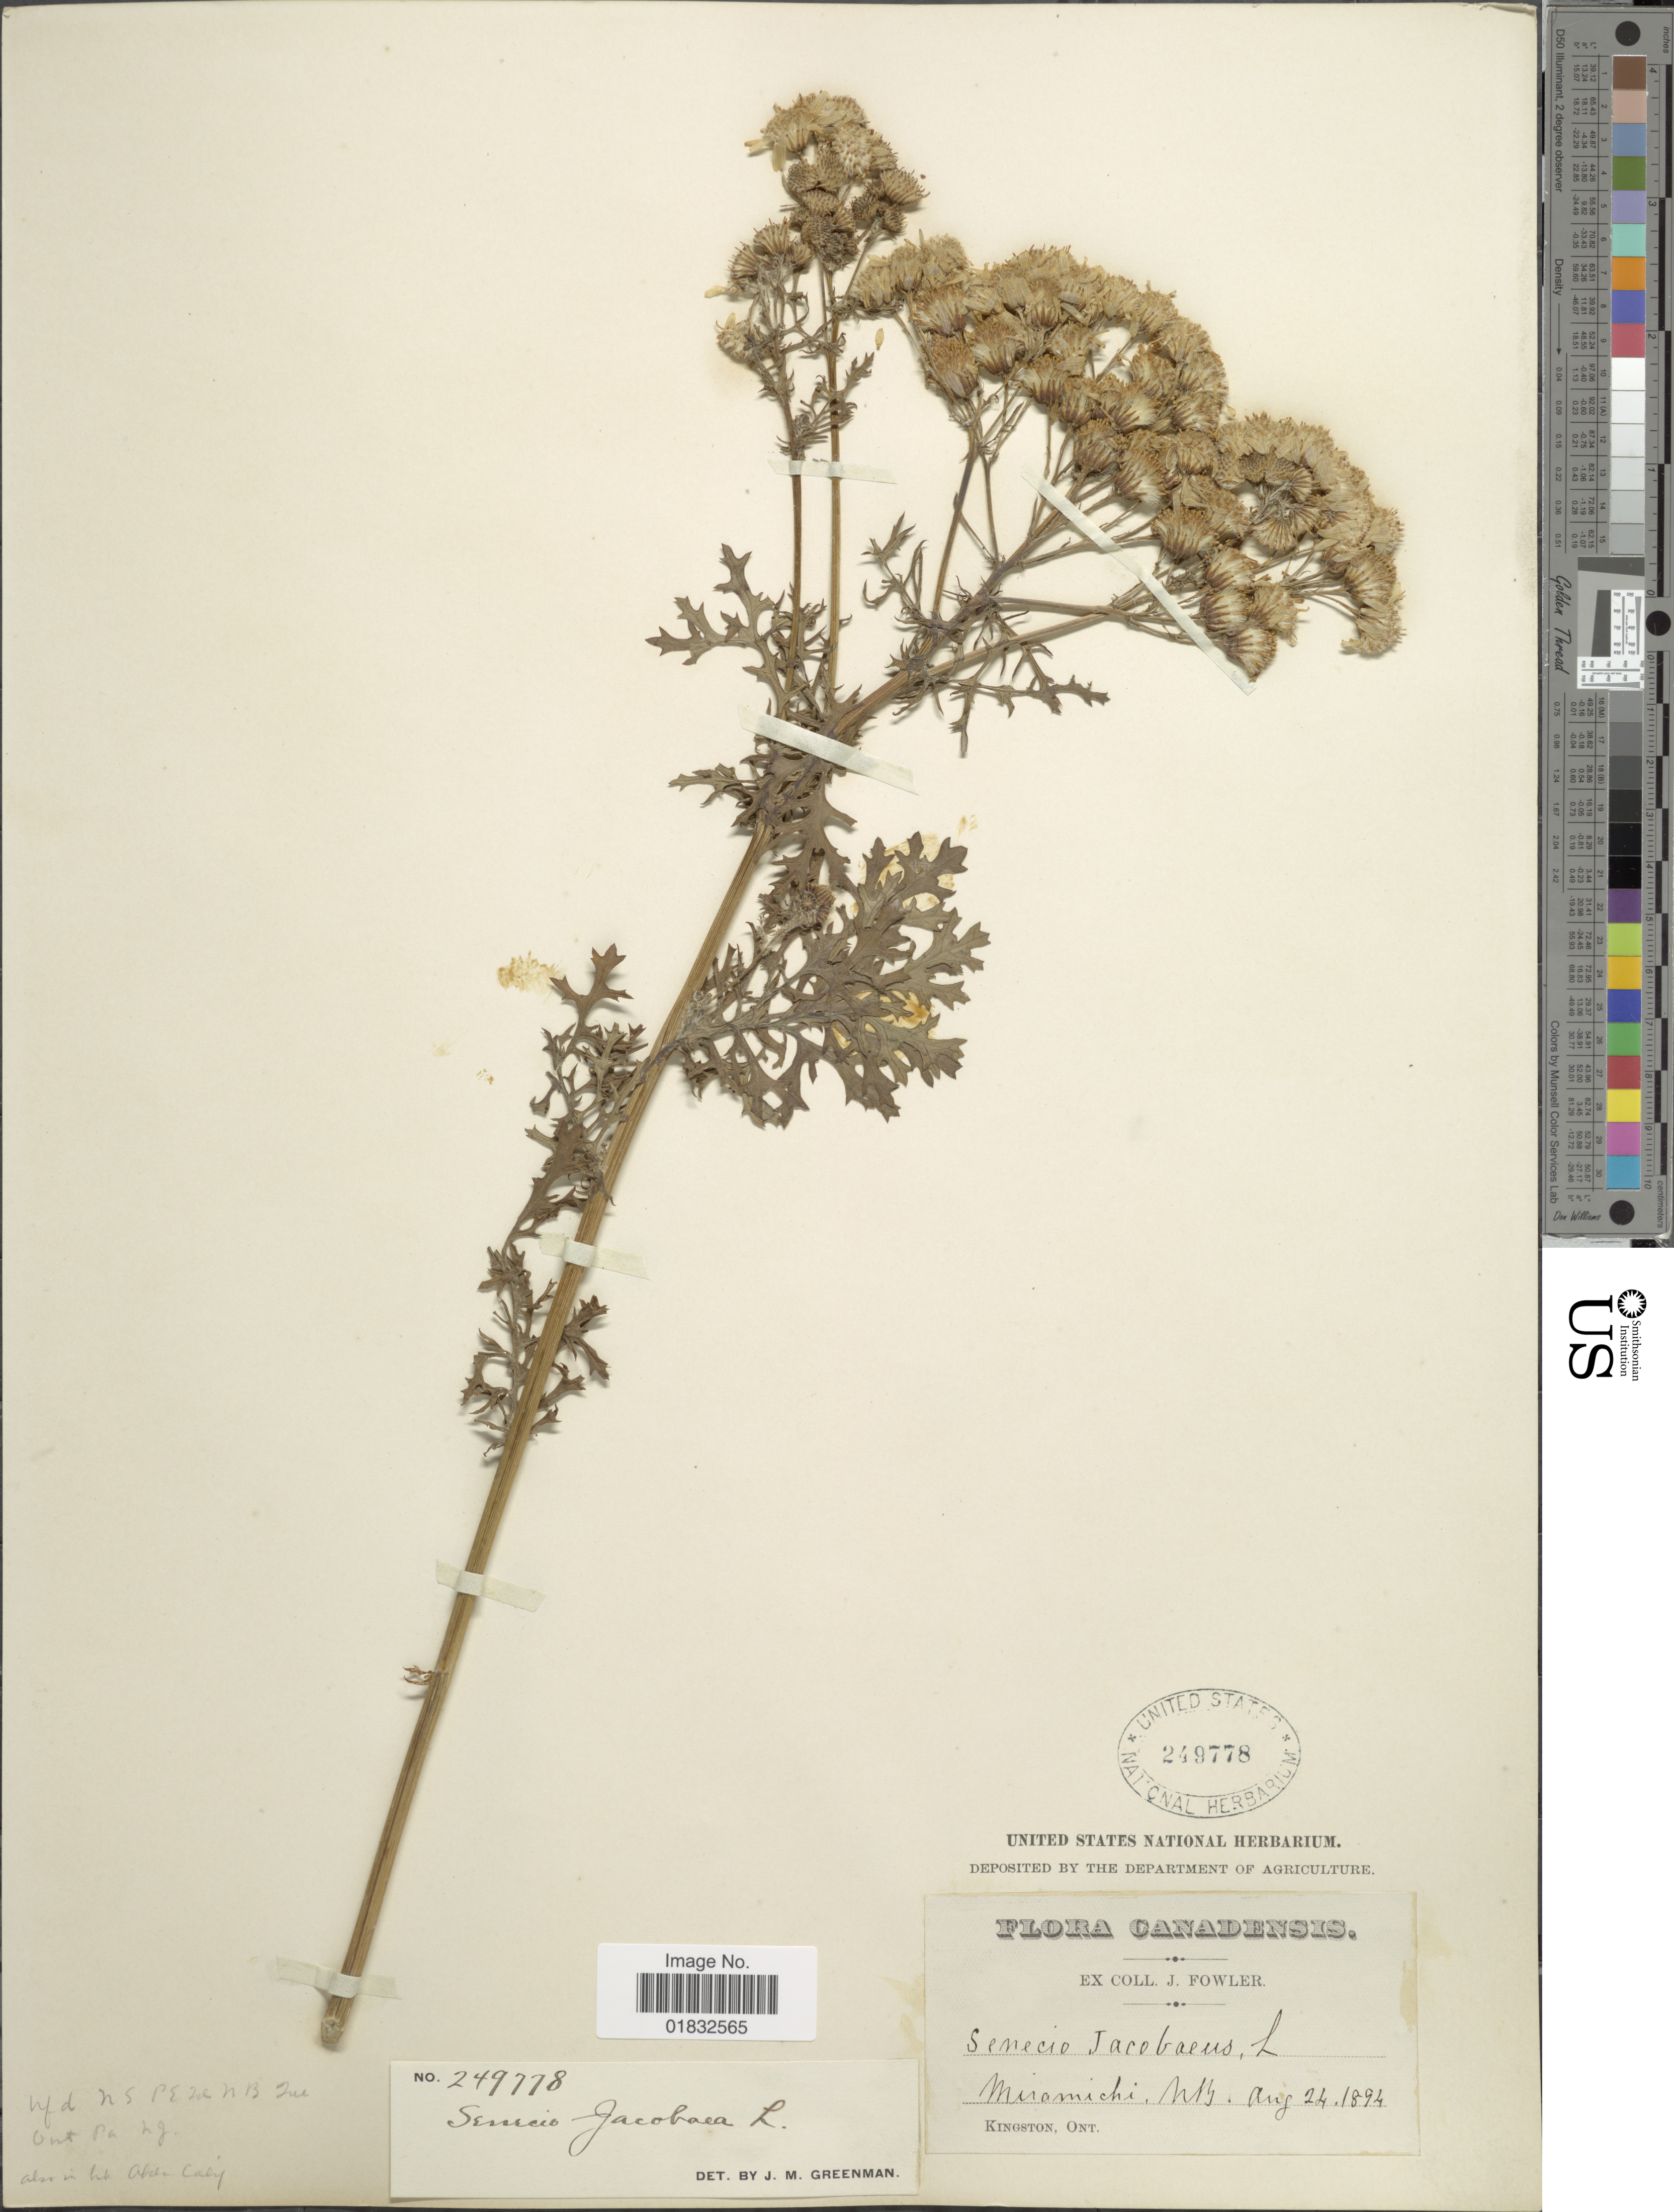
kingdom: Plantae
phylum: Tracheophyta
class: Magnoliopsida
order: Asterales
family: Asteraceae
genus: Jacobaea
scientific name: Jacobaea vulgaris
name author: Gaertn.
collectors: J. P. Fowler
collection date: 1894-08-24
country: Canada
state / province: New Brunswick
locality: Miramichi.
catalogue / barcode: US 249778